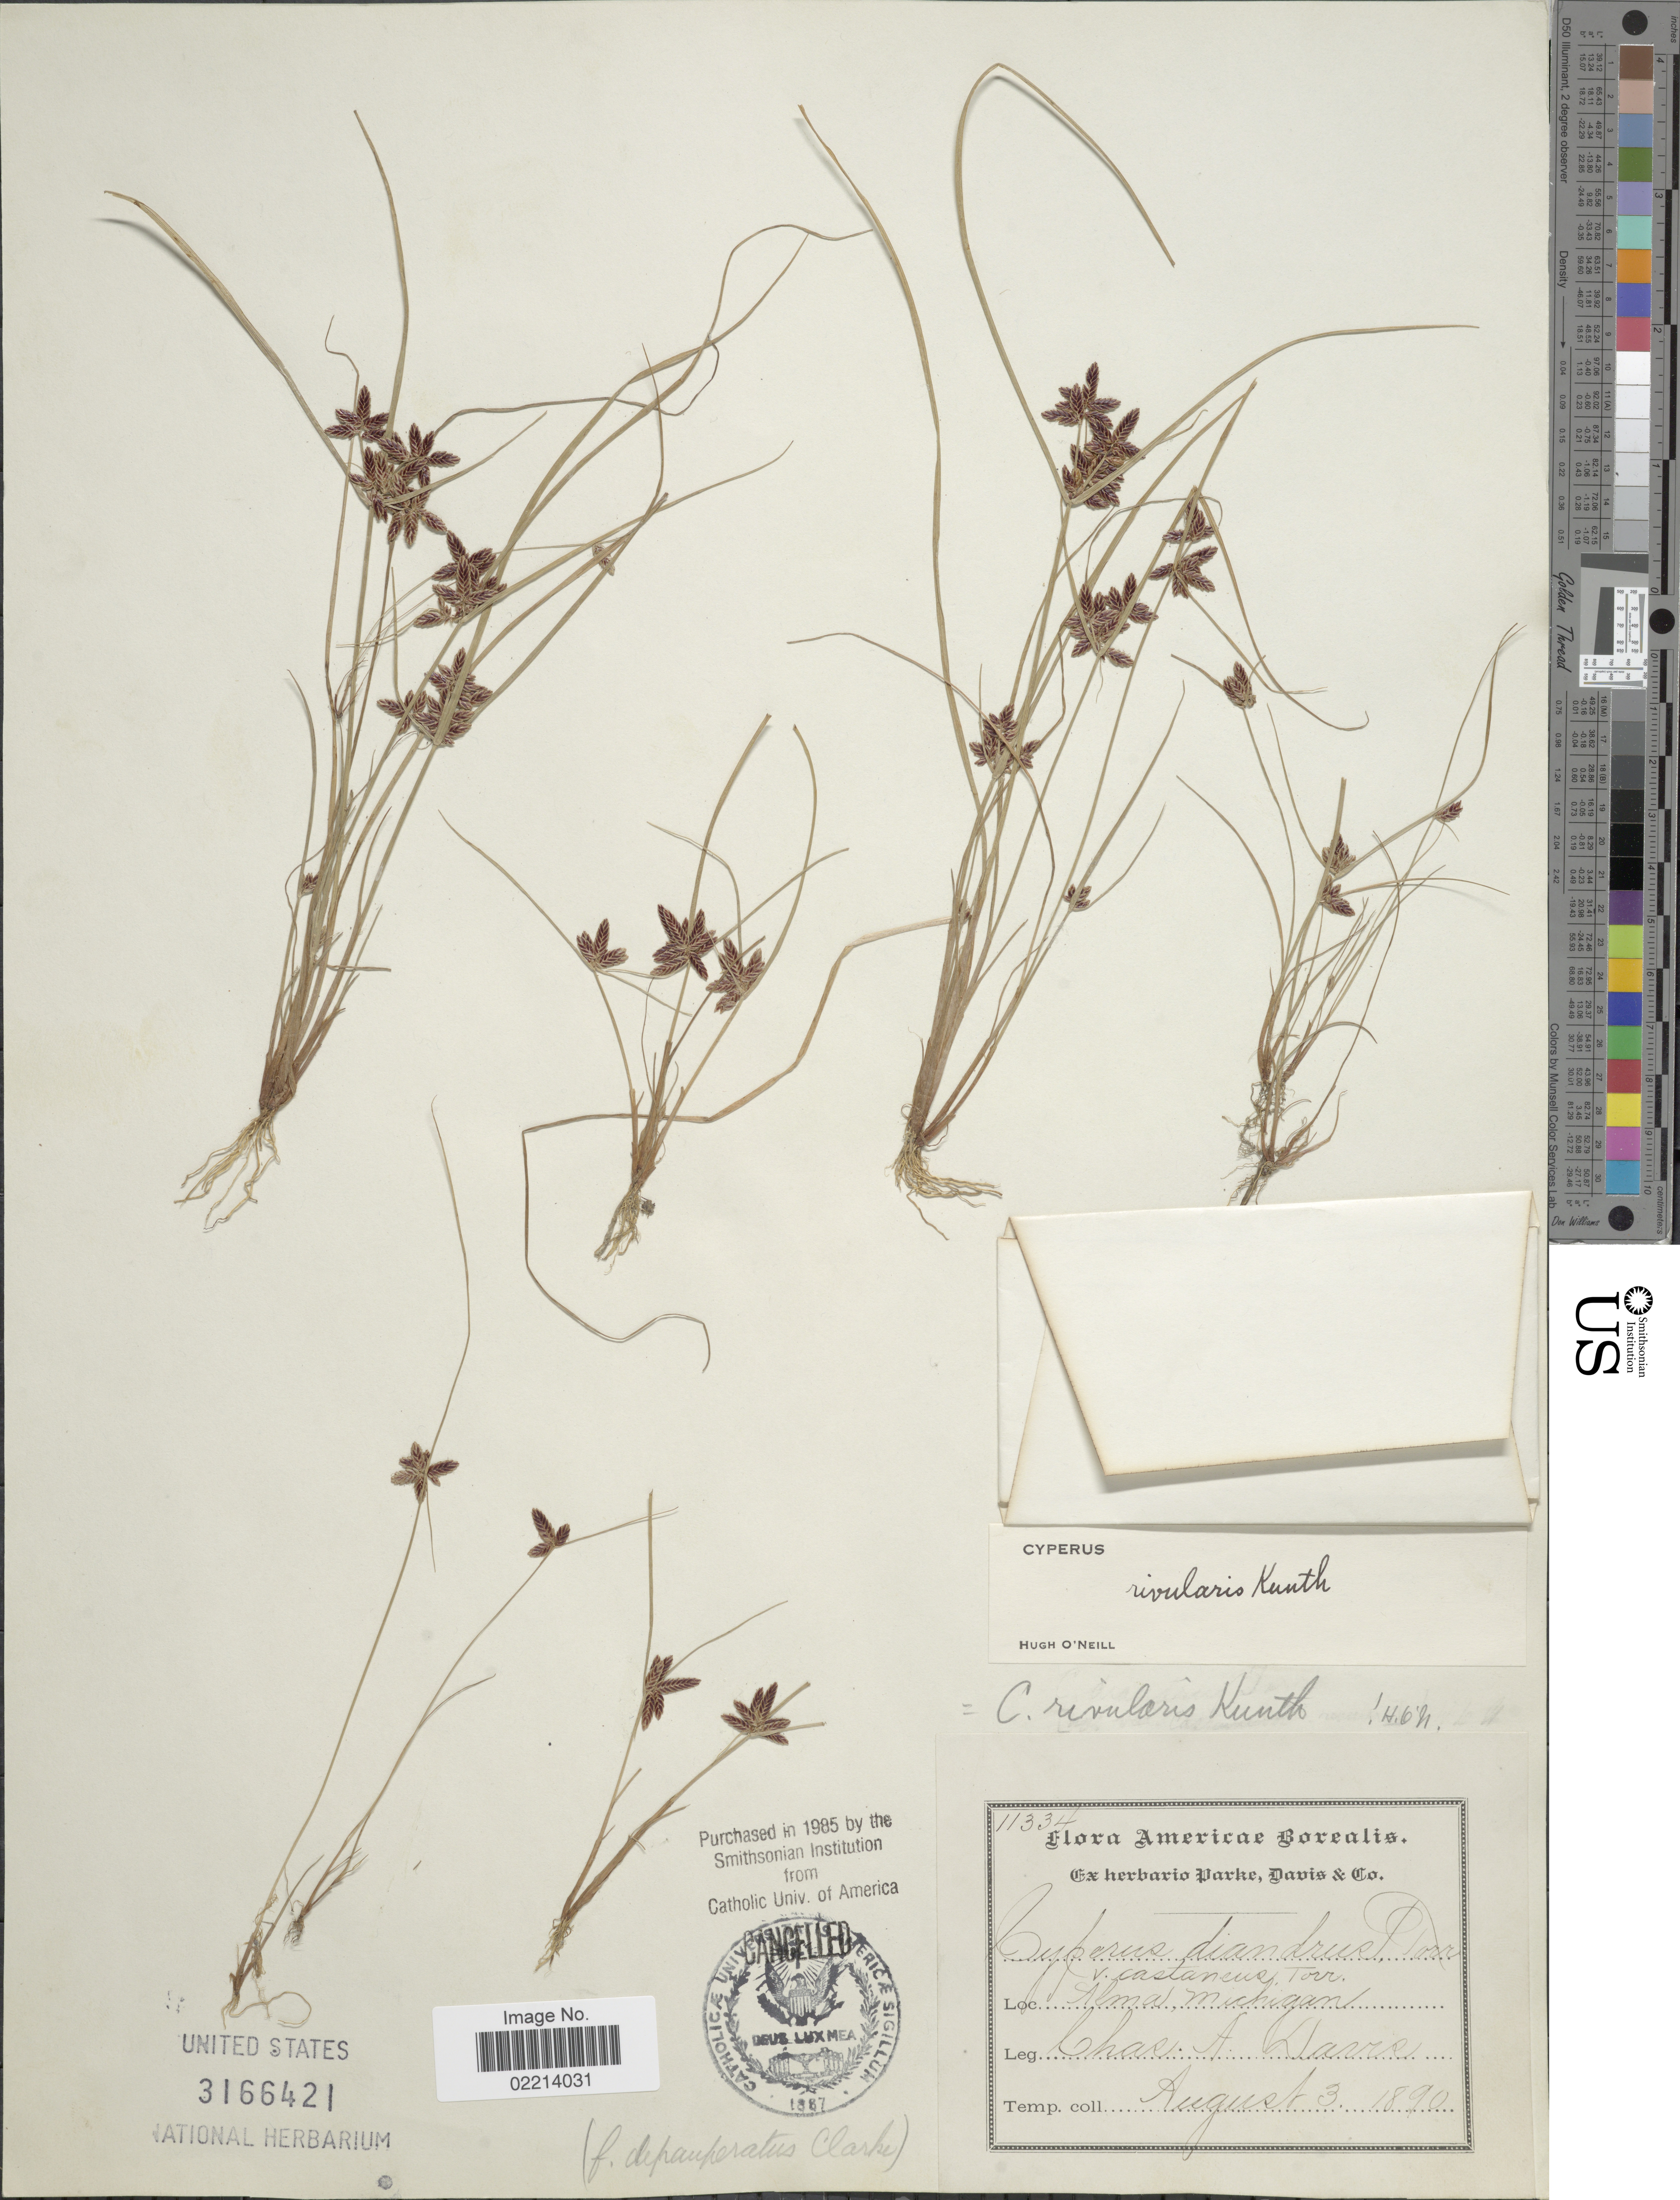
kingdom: Plantae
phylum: Tracheophyta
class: Liliopsida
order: Poales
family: Cyperaceae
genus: Cyperus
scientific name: Cyperus bipartitus Torr.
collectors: C. Davis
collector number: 11334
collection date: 1890-08-03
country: United States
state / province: Michigan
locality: Alma Michigan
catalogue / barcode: US 3166421